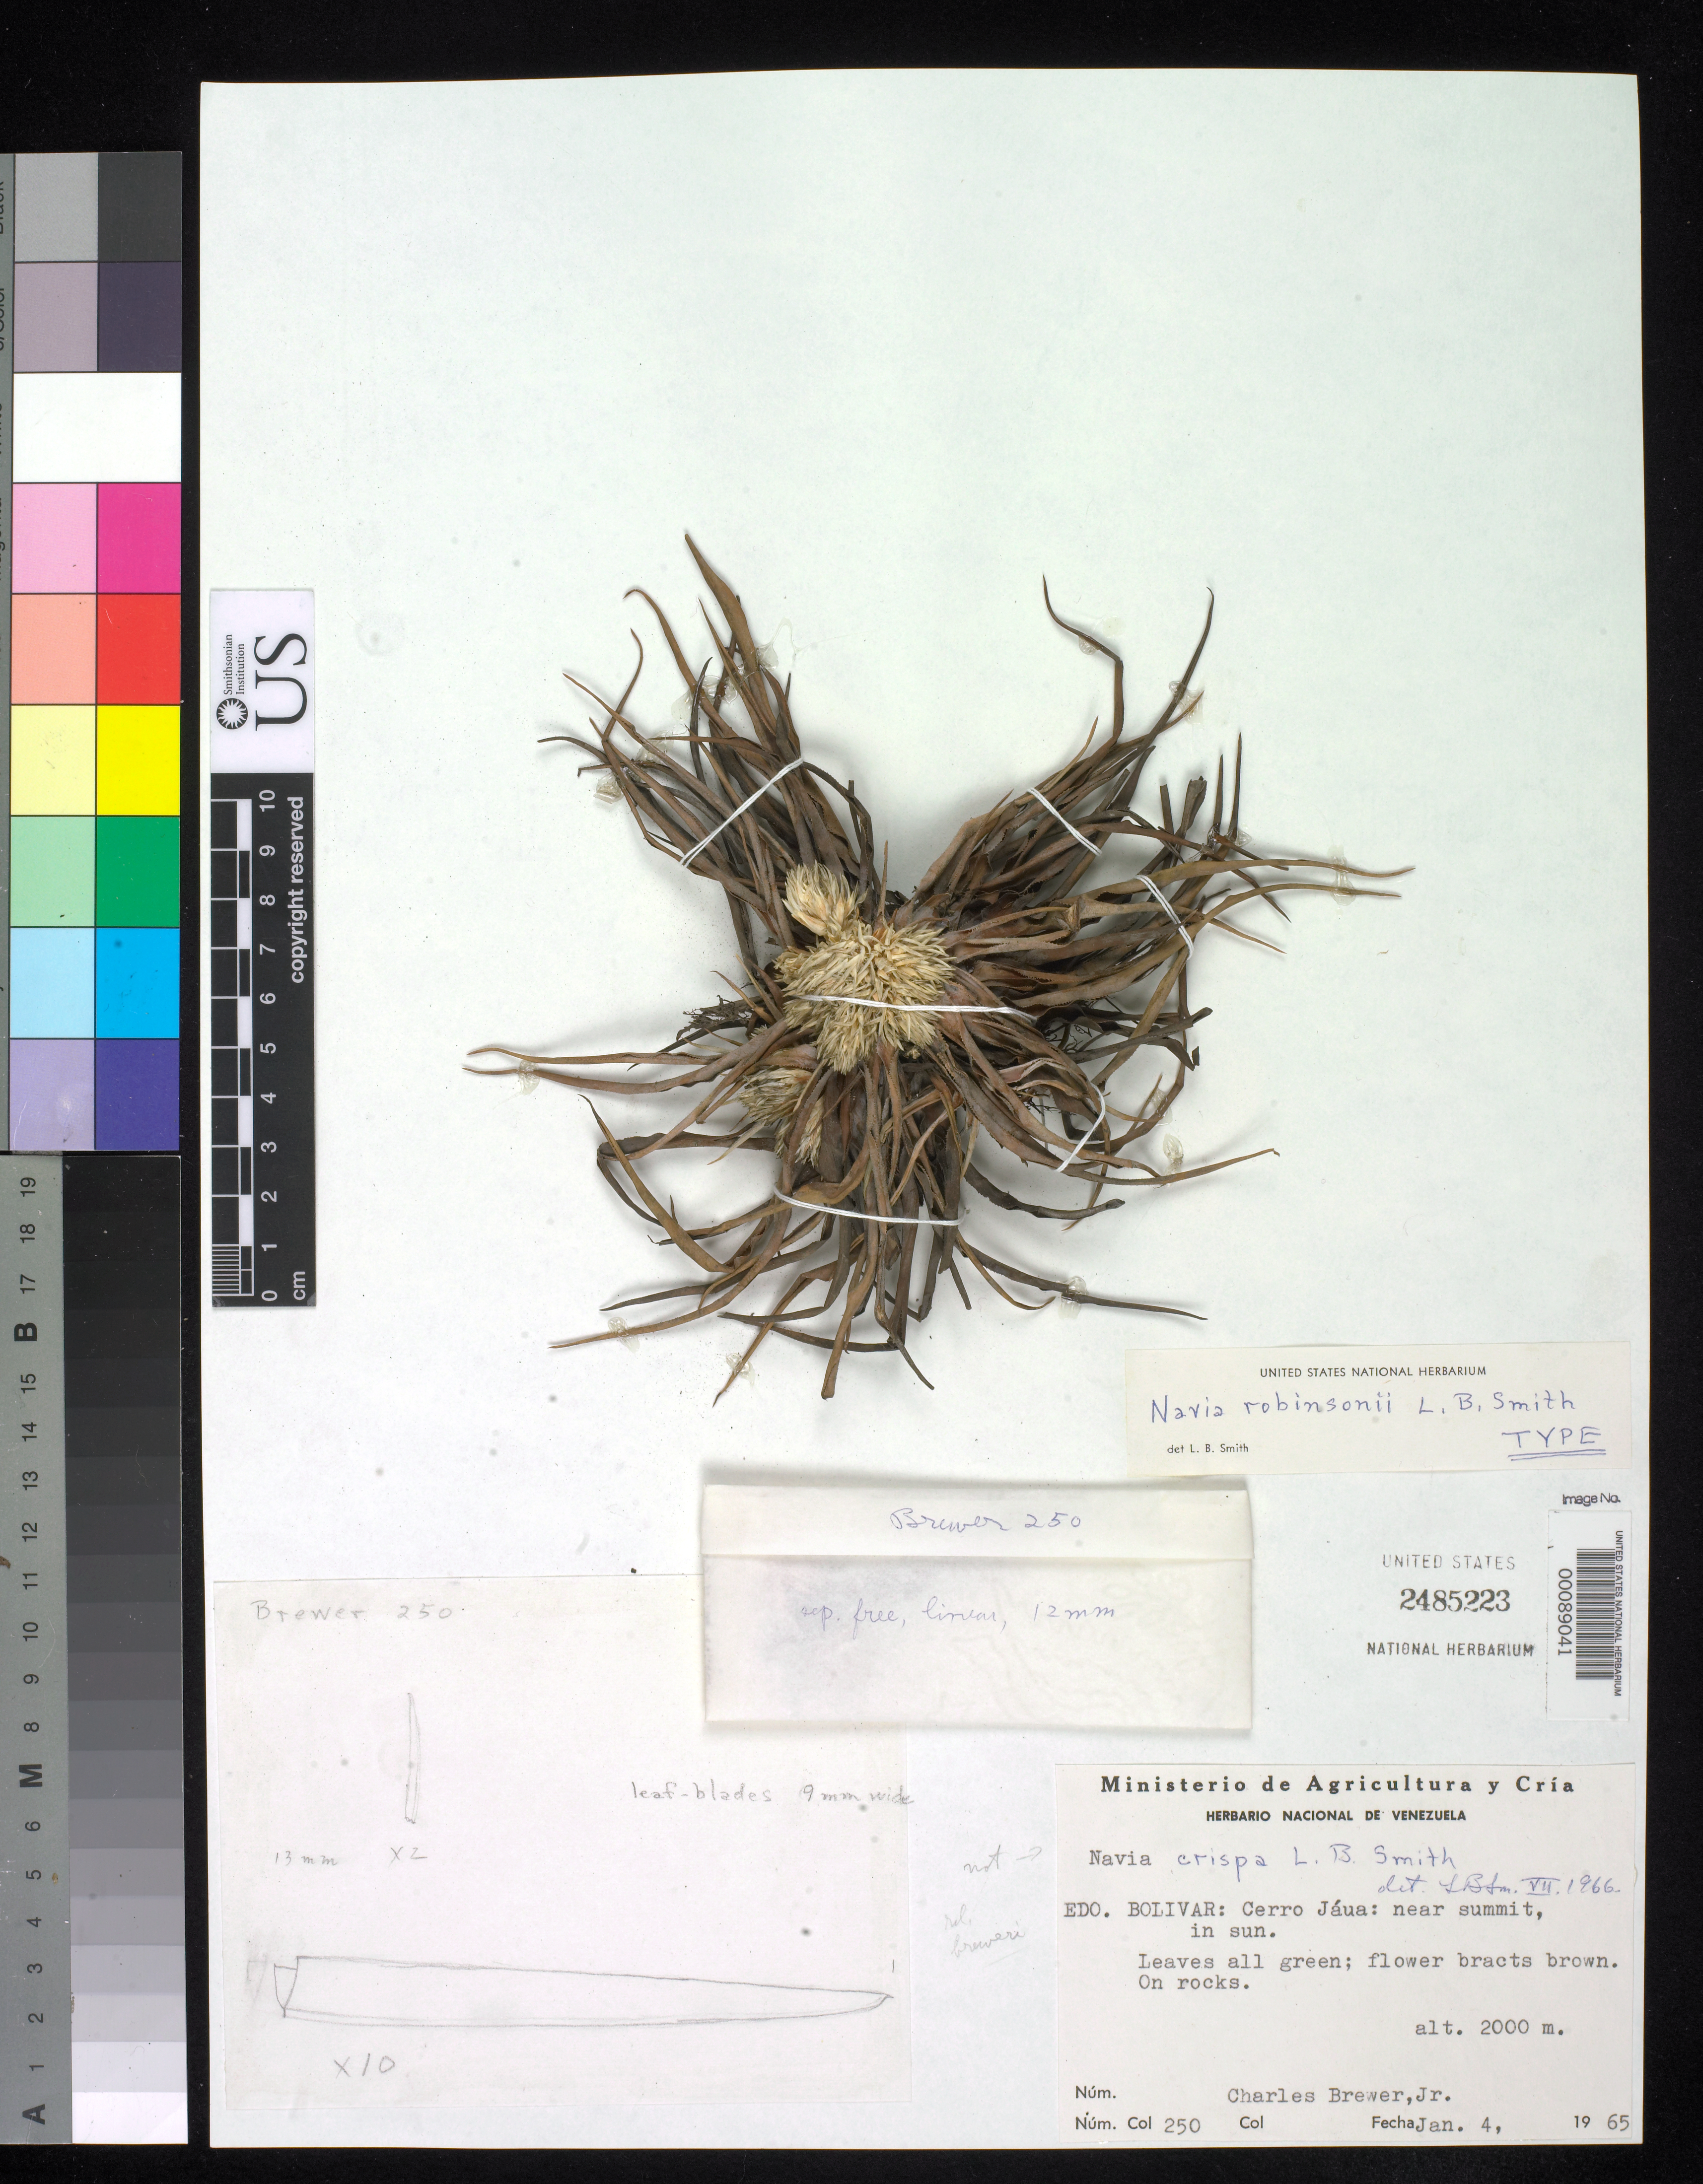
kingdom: Plantae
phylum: Tracheophyta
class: Liliopsida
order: Poales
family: Bromeliaceae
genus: Navia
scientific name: Navia robinsonii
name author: L.B. Sm.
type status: Holotype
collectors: C. Brewer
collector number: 250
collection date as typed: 04 Jan 1965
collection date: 1965-01-04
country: Venezuela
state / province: Bolivar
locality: Cerro Jaua.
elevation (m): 2000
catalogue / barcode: US 2485223